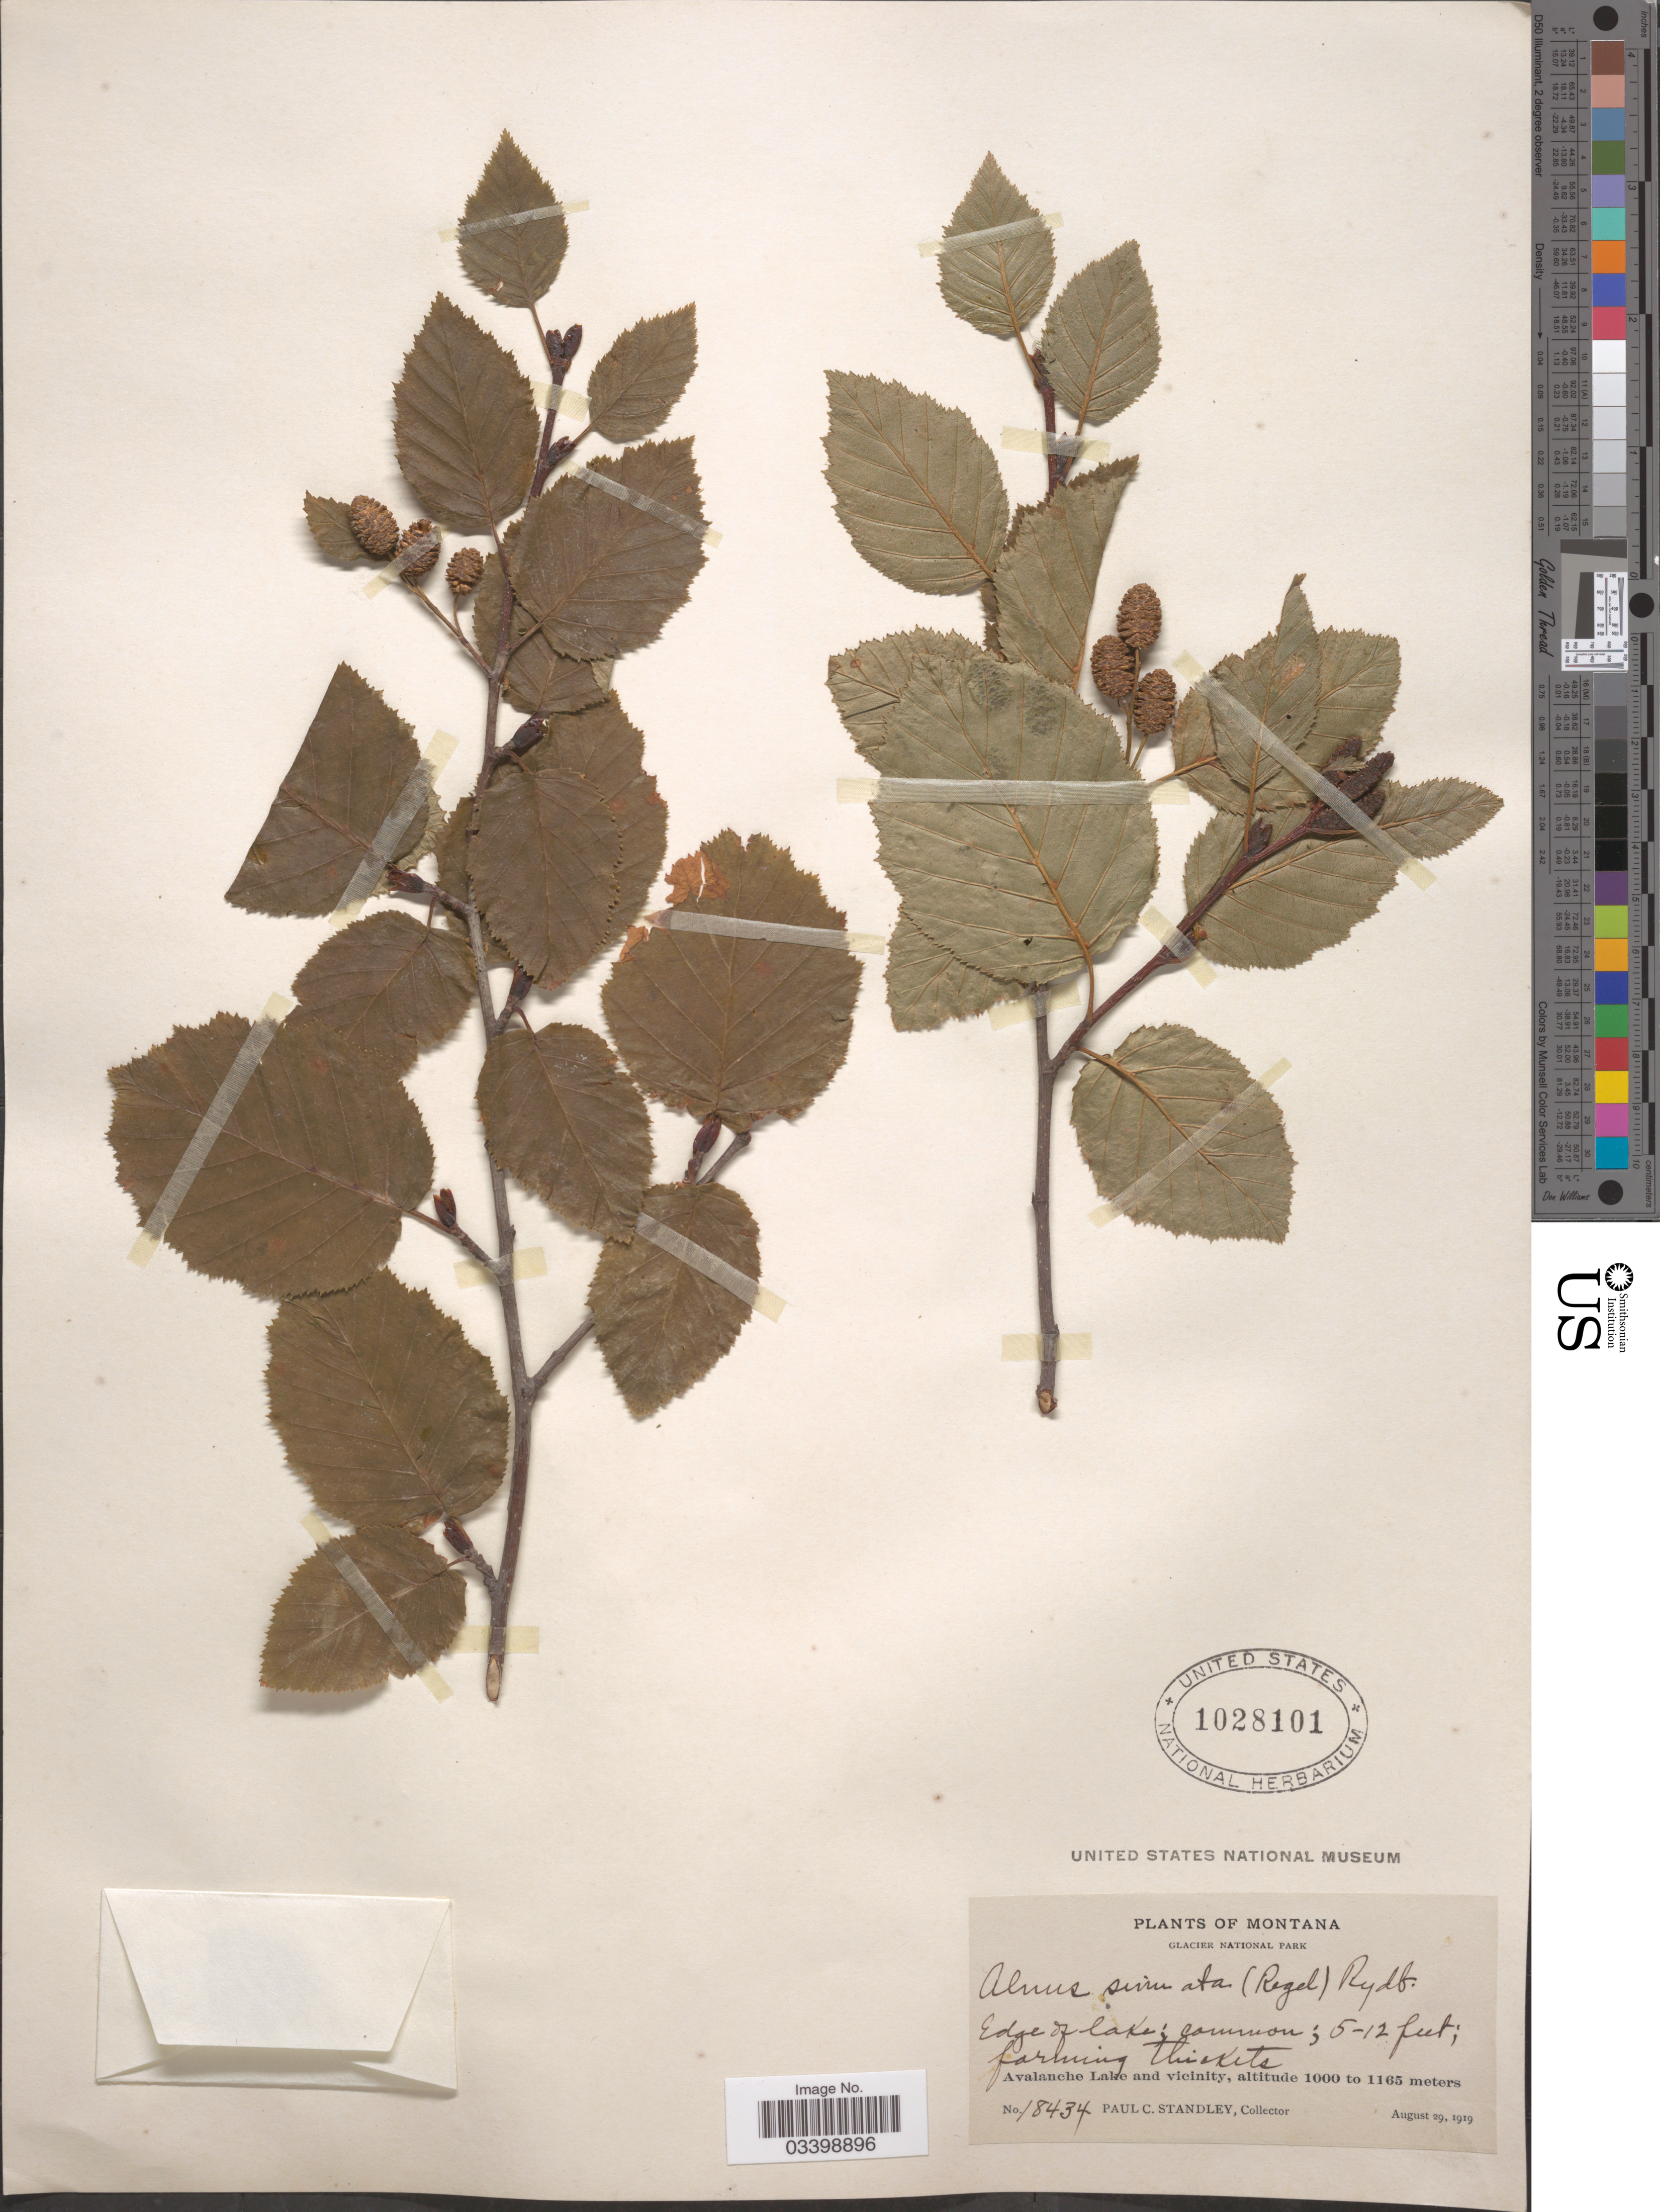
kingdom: Plantae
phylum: Tracheophyta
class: Magnoliopsida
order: Fagales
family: Betulaceae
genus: Alnus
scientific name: Alnus viridis subsp. sinuata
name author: Regel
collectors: P. C. Standley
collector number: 18434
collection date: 1919-08-29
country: United States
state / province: Montana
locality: Glacier National Park. Avalanche Lake and vicinity.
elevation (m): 1000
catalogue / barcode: US 1028101